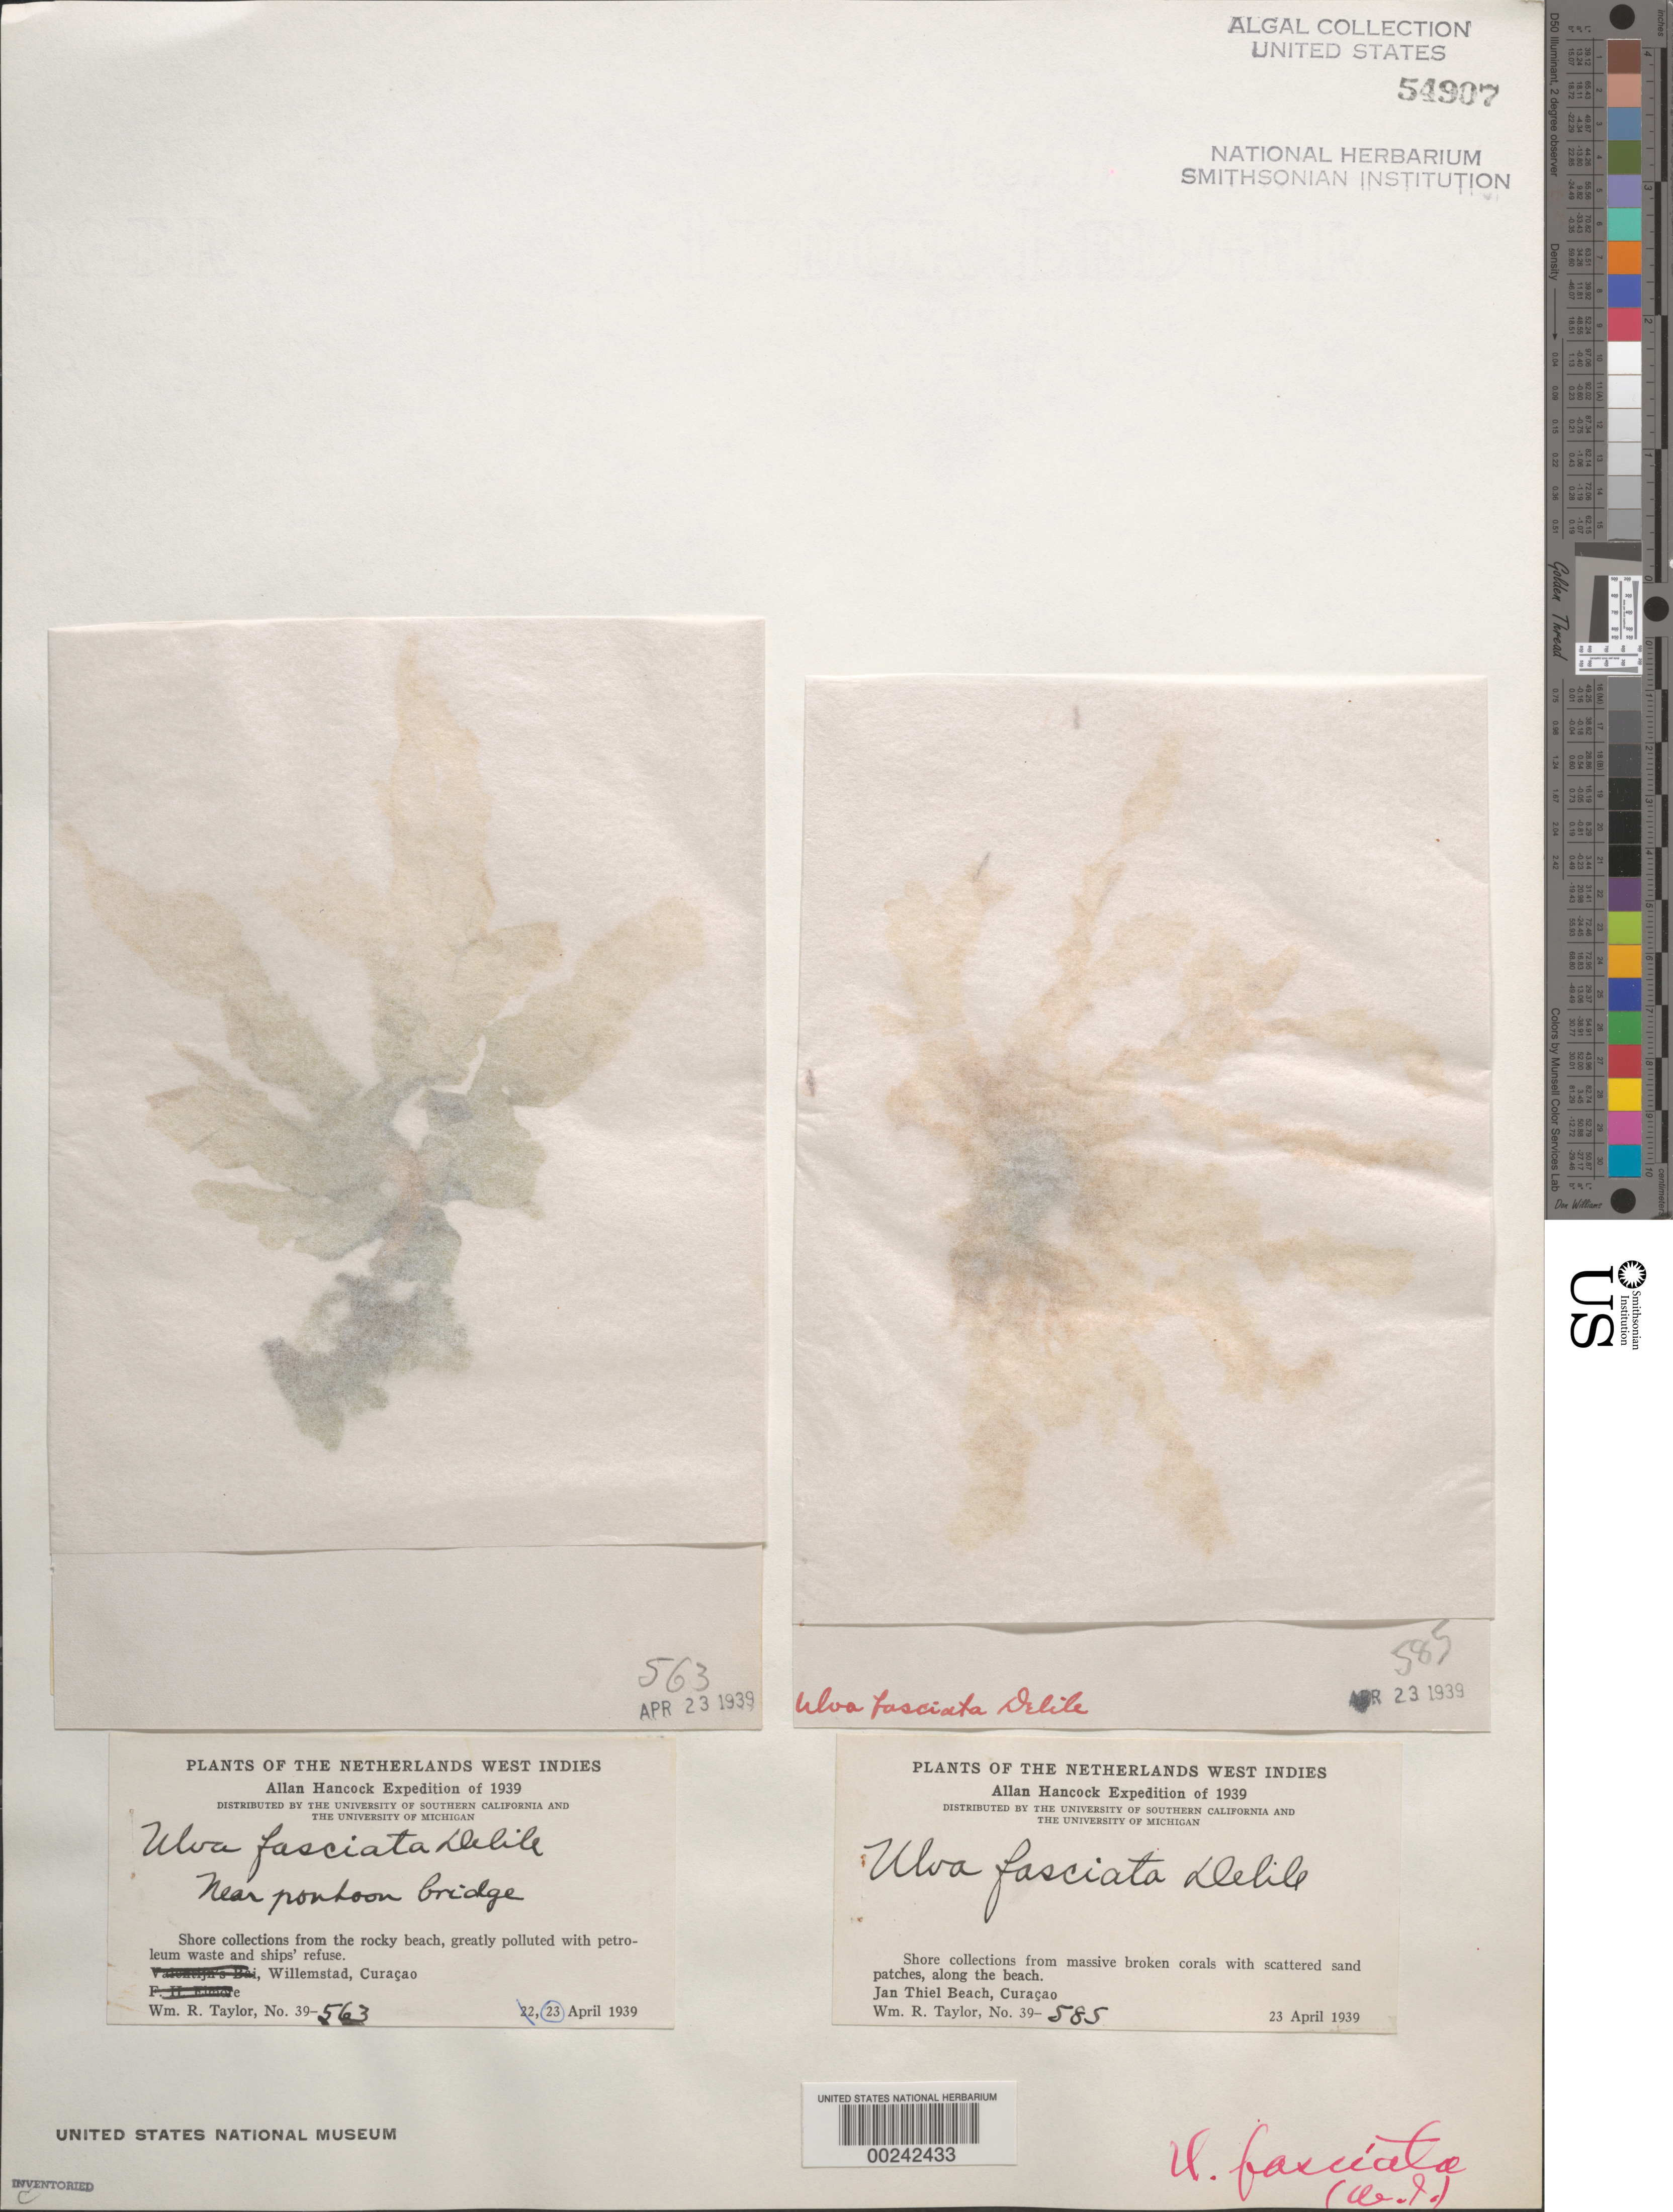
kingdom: Plantae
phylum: Chlorophyta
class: Ulvophyceae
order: Ulvales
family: Ulvaceae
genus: Ulva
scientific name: Ulva lactuca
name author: L.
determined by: Algae name updating Project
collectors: W. R. Taylor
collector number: WRT 39-563 & WRT 39-585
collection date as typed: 23 Apr 1939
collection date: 1939-04-23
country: Curaçao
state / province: ABC Islands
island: Curaçao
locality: Willemstad and Jan Thiel Beach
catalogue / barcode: US 54907